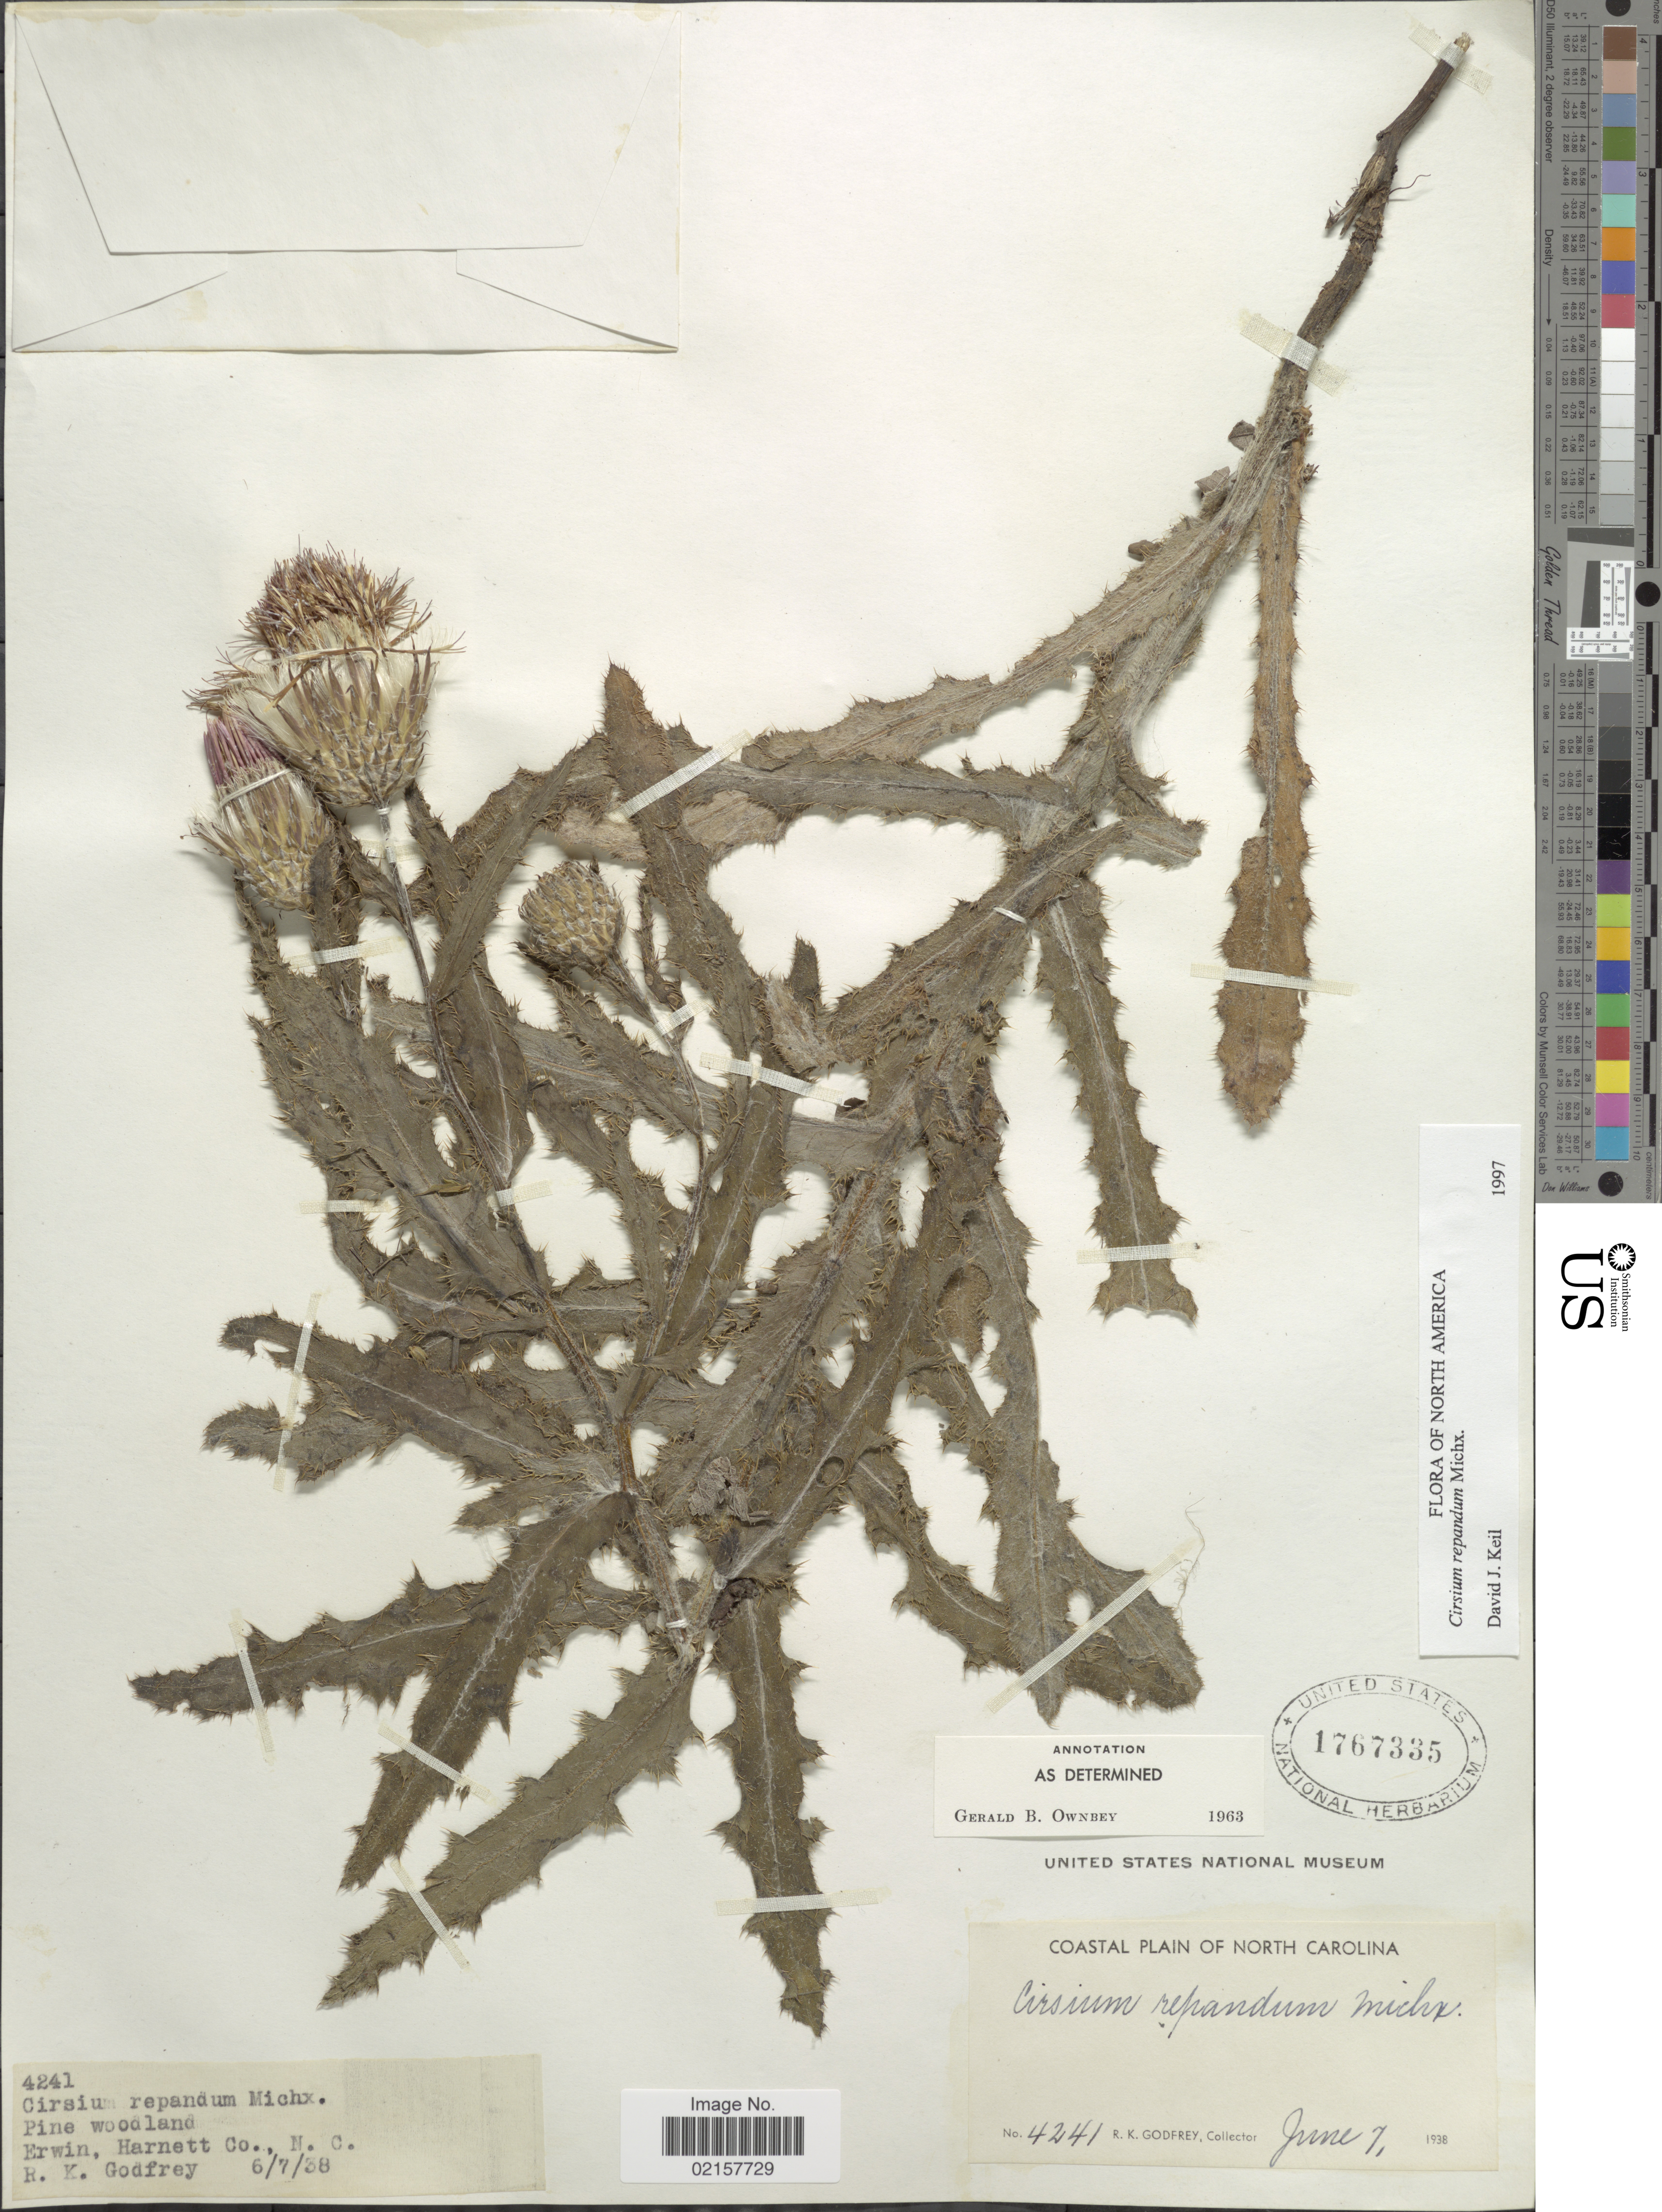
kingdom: Plantae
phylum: Tracheophyta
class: Magnoliopsida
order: Asterales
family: Asteraceae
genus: Cirsium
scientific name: Cirsium repandum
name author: Michx.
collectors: R. K. Godfrey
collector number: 4241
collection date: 1938-06-07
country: United States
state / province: North Carolina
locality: Coastal Plain, Pine woodland, Erwin, Harnett Co.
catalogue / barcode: US 1767335